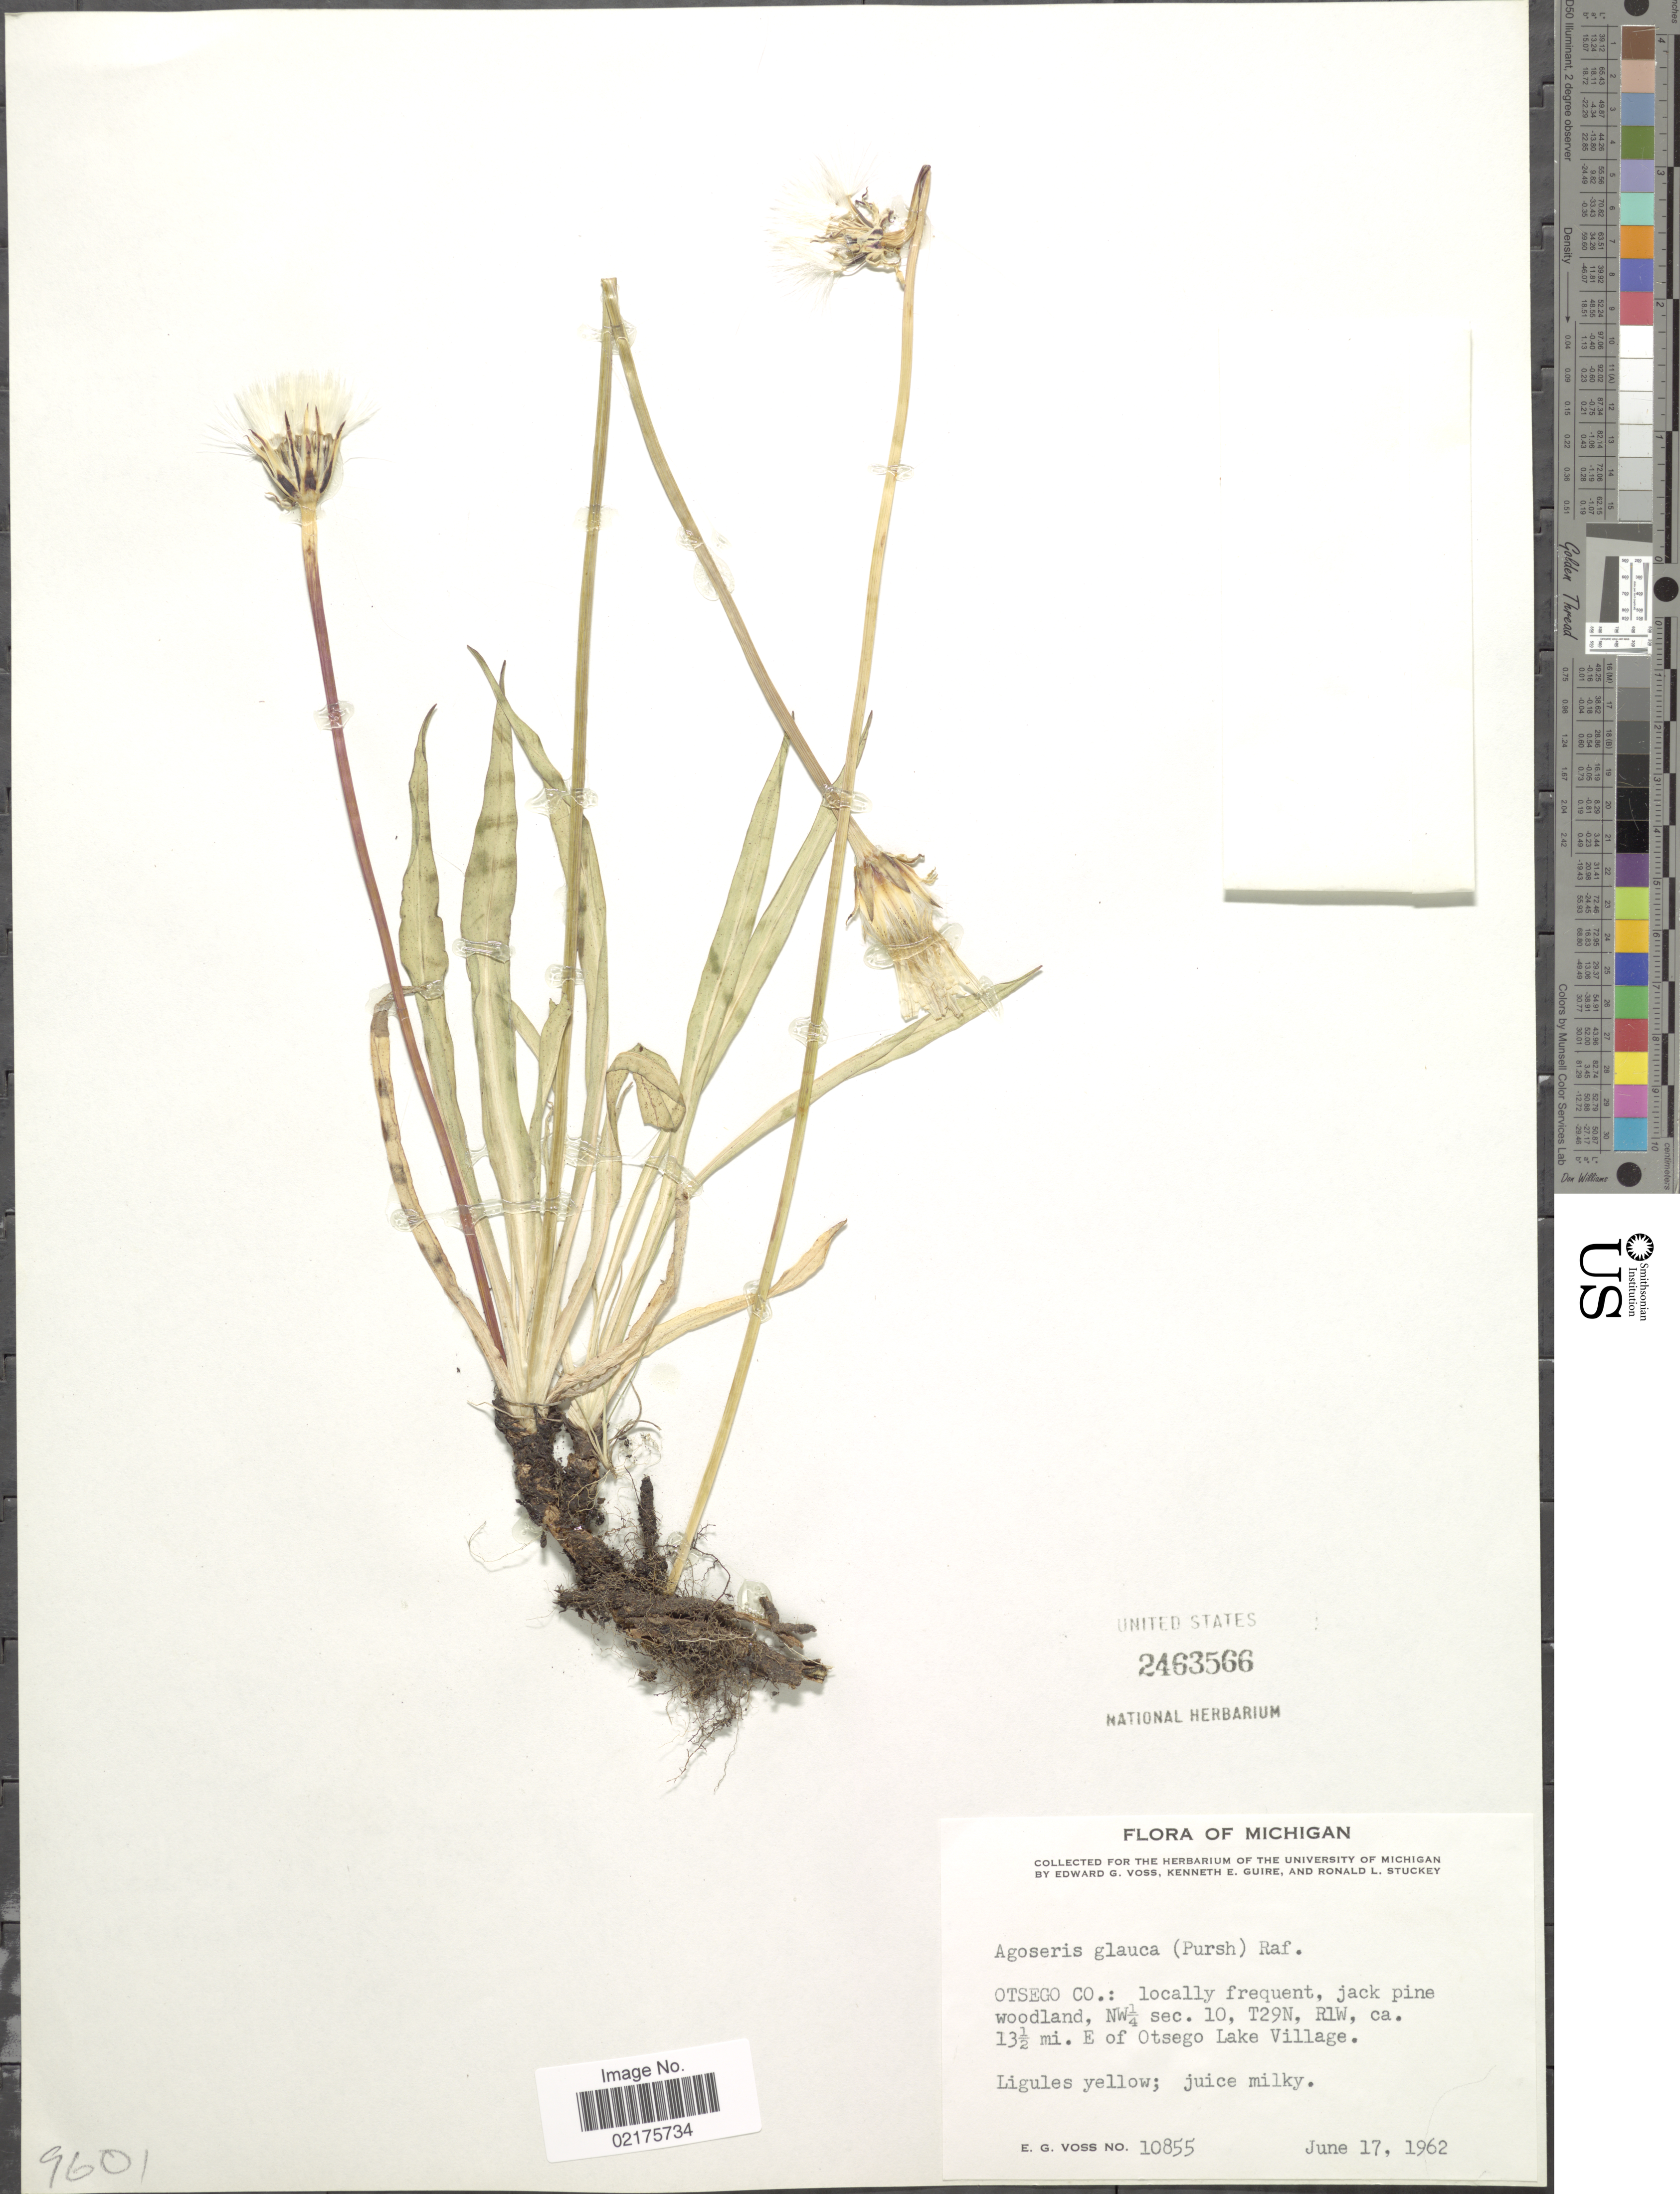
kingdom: Plantae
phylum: Tracheophyta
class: Magnoliopsida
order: Asterales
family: Asteraceae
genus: Agoseris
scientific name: Agoseris glauca var. glauca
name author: (Pursh) Raf.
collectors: E. G. Voss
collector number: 10855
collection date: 1962-06-17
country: United States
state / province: Michigan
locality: Otsego Co,: locally frequent, jack pine woodland, NW ¼ sec. 10 T29N, R1W, ca. 13½ mi. E of Otsego Lake Village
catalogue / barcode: US 2463566